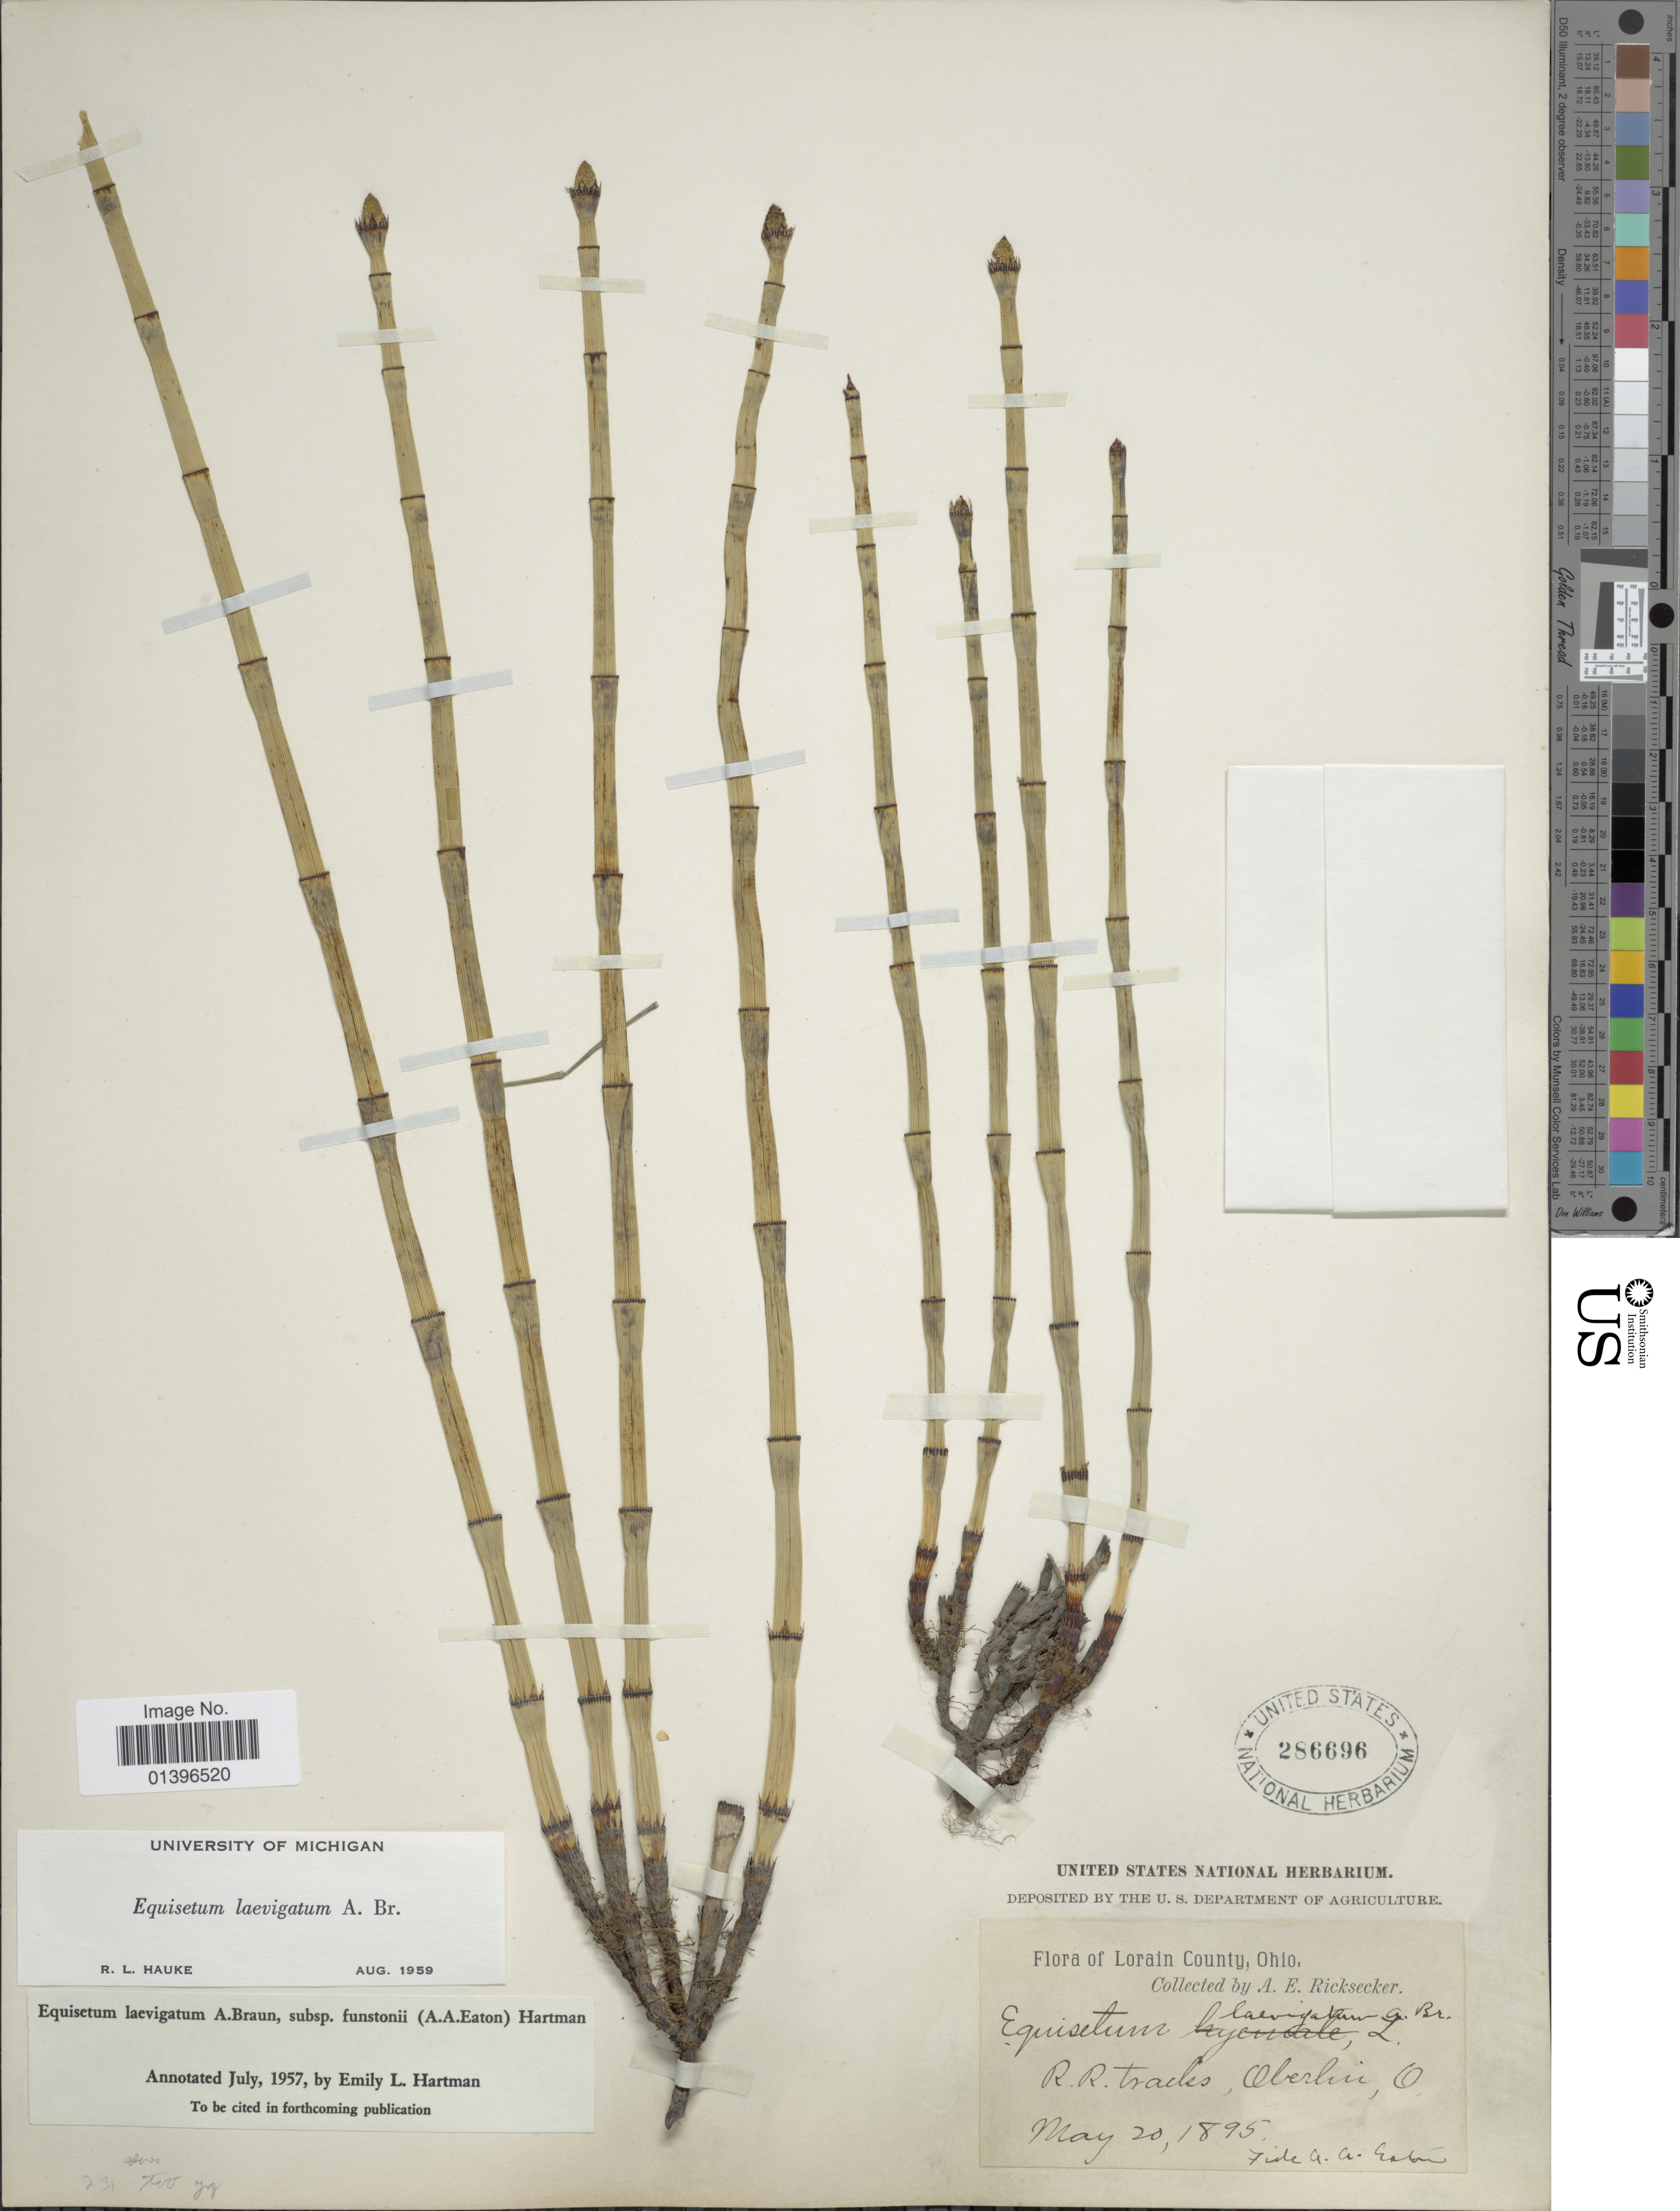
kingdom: Plantae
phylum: Tracheophyta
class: Polypodiopsida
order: Equisetales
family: Equisetaceae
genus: Equisetum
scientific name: Equisetum laevigatum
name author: A. Braun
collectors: A. E. Ricksecker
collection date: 1895-05-20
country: United States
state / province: Ohio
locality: Lorain County. R.R. tracks, Oberlin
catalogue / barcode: US 286696